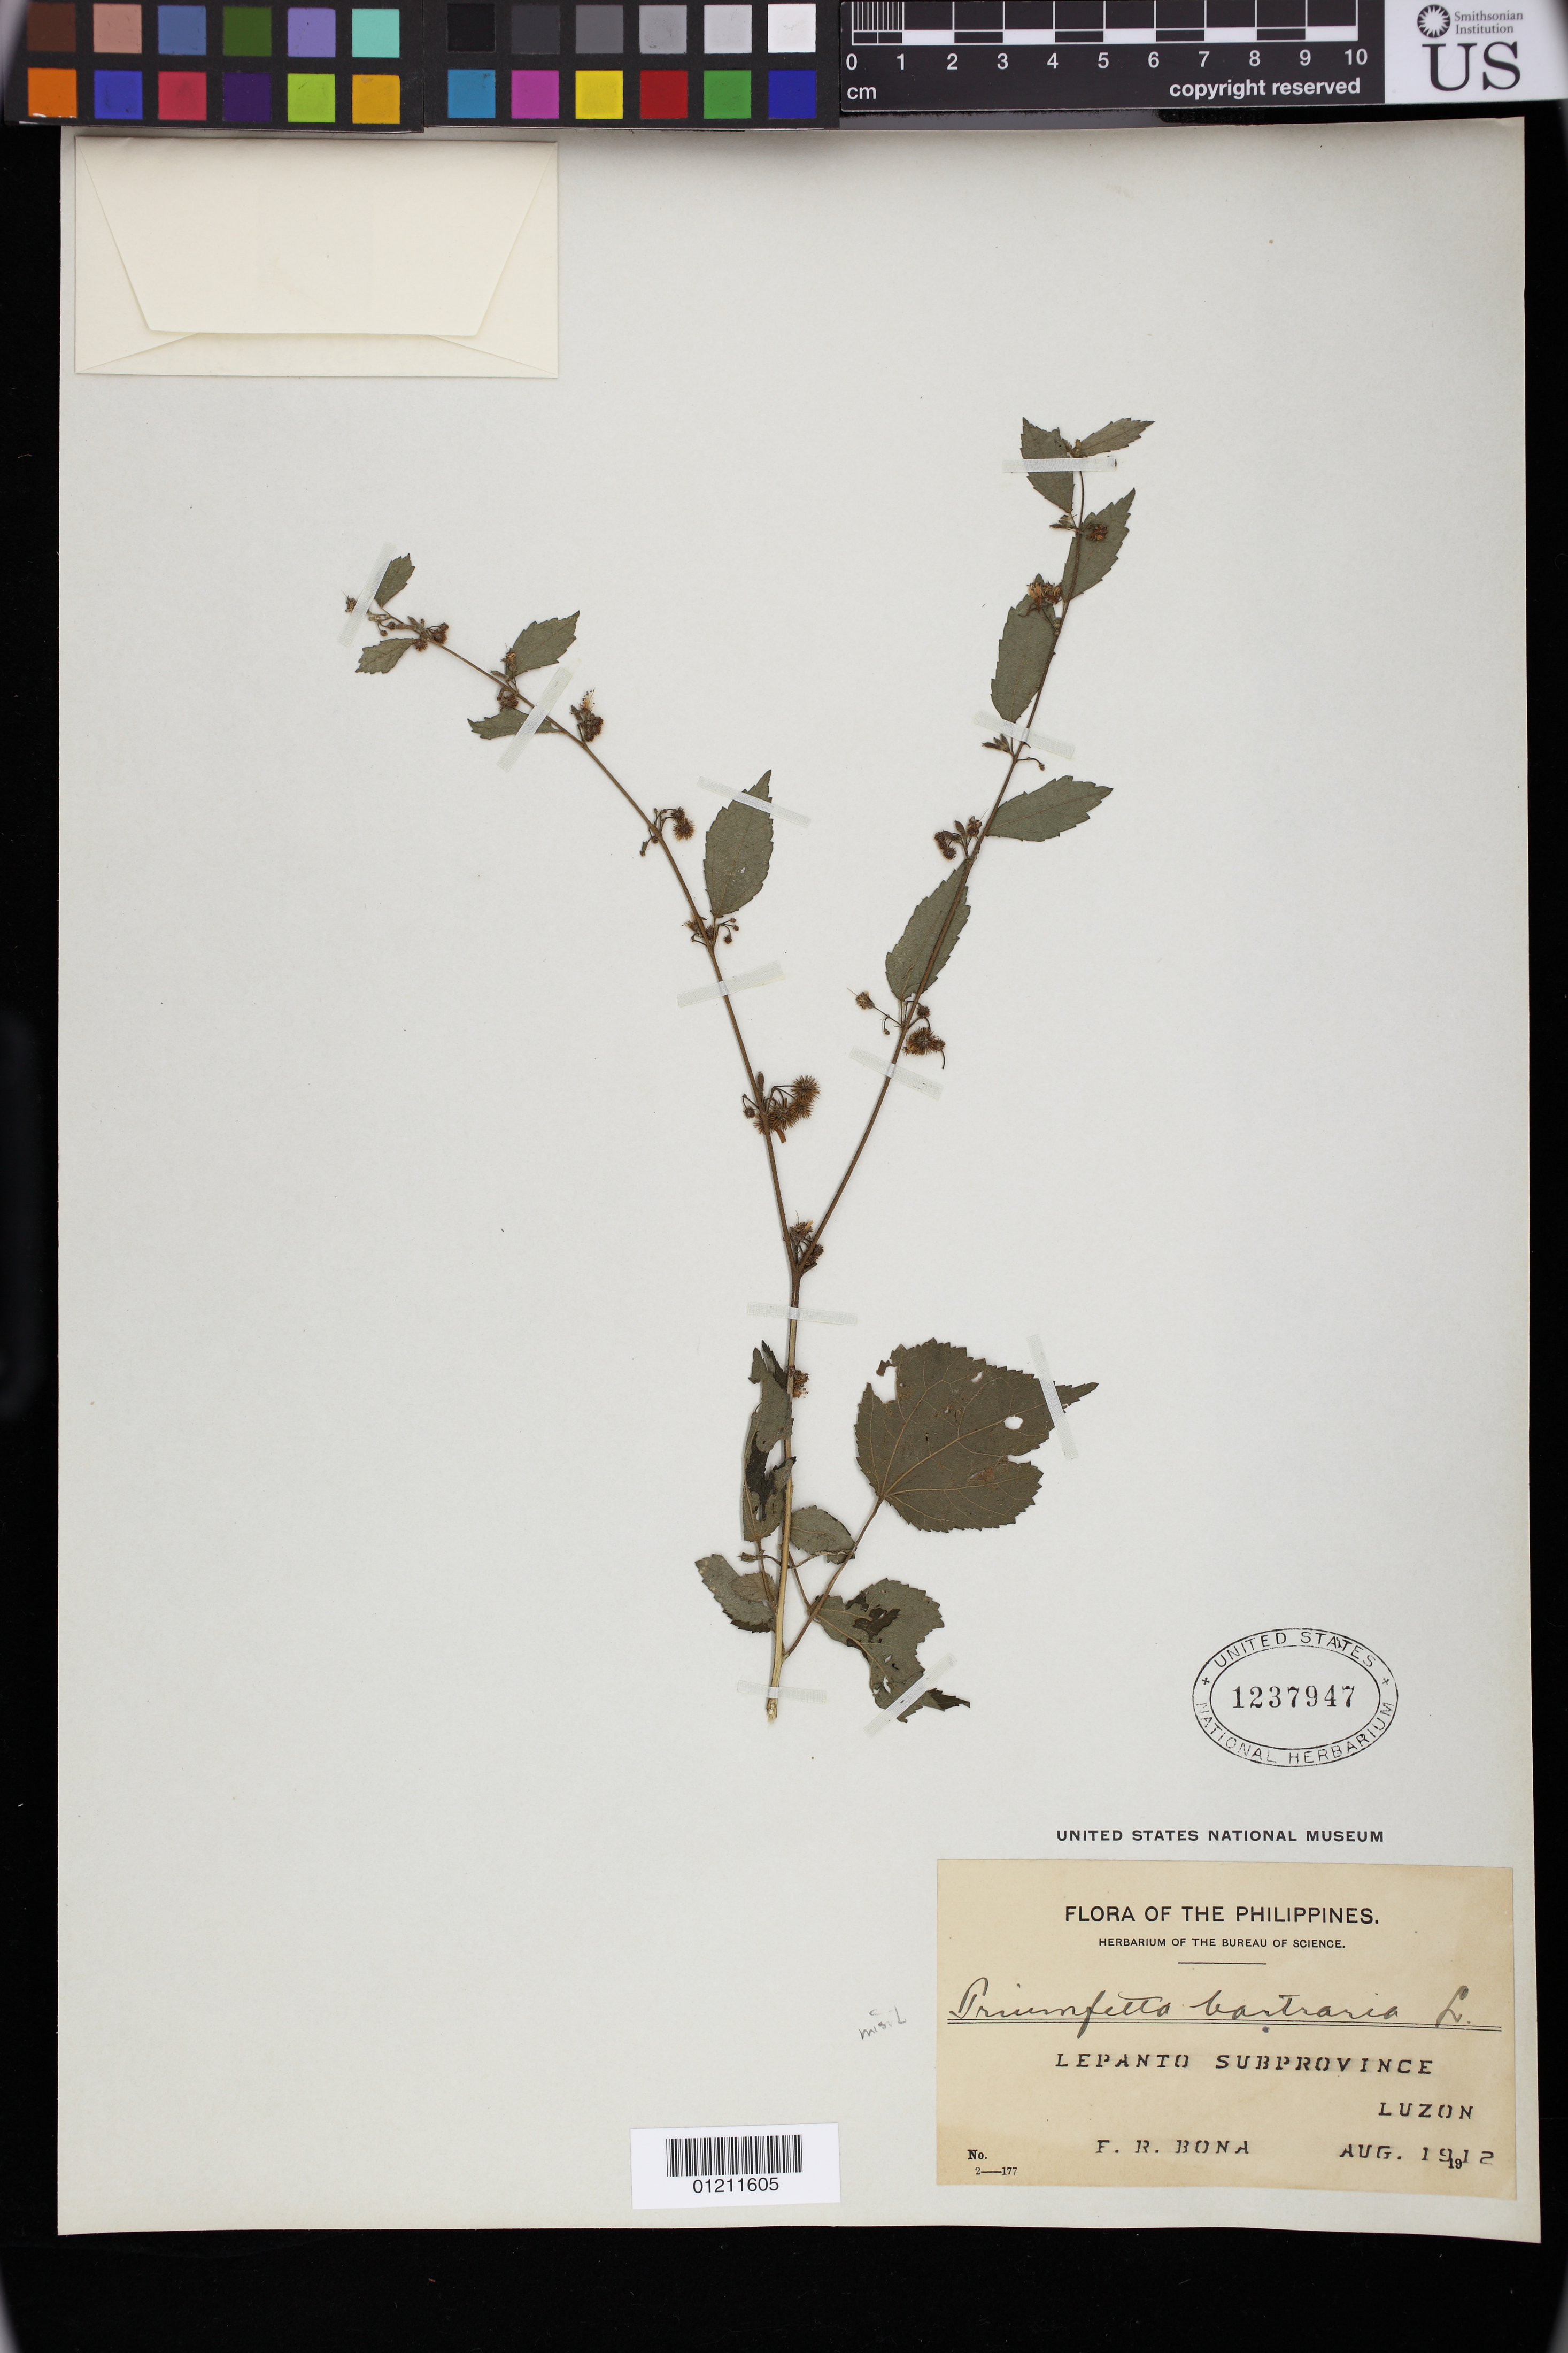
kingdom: Plantae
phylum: Tracheophyta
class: Magnoliopsida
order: Malvales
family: Malvaceae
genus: Triumfetta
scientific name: Triumfetta sp.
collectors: F. Bona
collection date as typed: Aug 1912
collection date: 1912-08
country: Philippines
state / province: Cordillera (Administrative Region)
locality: Lepanto subprovince, Luzon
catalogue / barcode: US 1237947